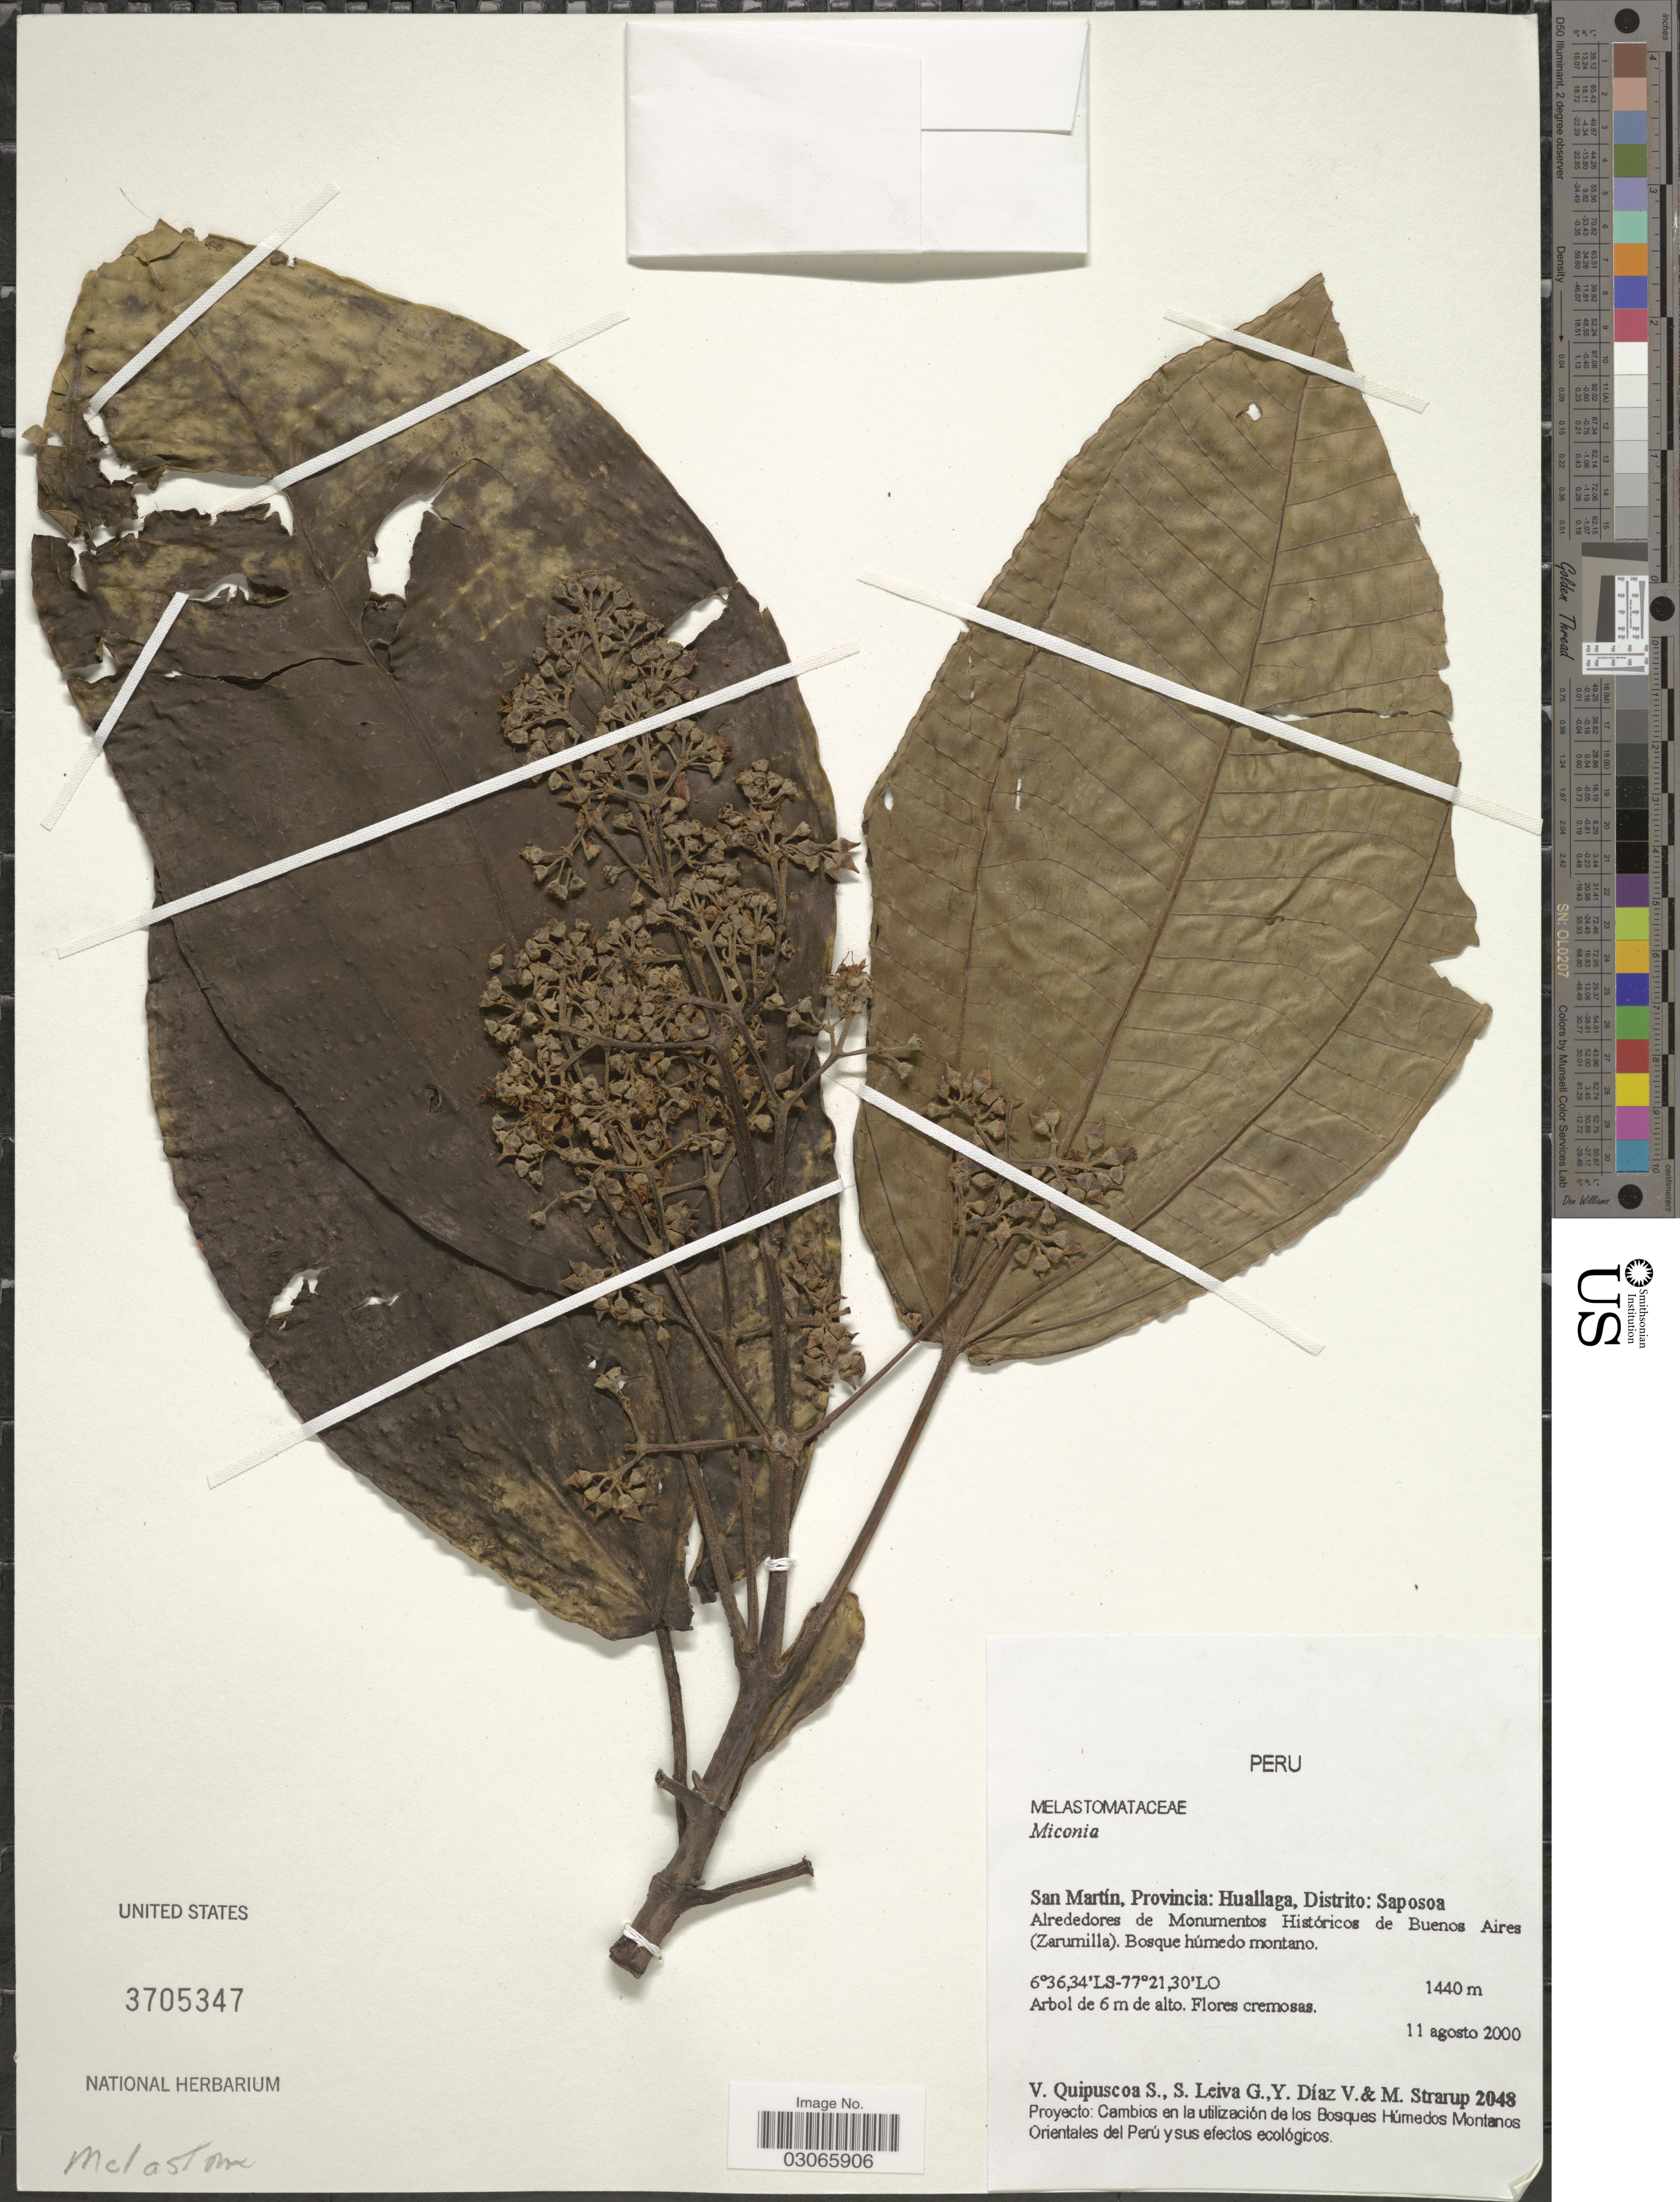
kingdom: Plantae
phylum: Tracheophyta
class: Magnoliopsida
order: Myrtales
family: Melastomataceae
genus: Graffenrieda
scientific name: Graffenrieda cucullata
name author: (Triana) L.O. Williams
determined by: Michelangeli, F. A.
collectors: V. Quipuscoa S., S. Leiva G., Y. Diaz V. & M. Strarup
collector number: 2048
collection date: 2000-08-11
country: Peru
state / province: San Martín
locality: Provincia: Huallaga, Distrito: Saposoa. Alrededores de Monumentos Históricos de Buenos Aires (Zarumilla).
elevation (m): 1440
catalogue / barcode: US 3705347